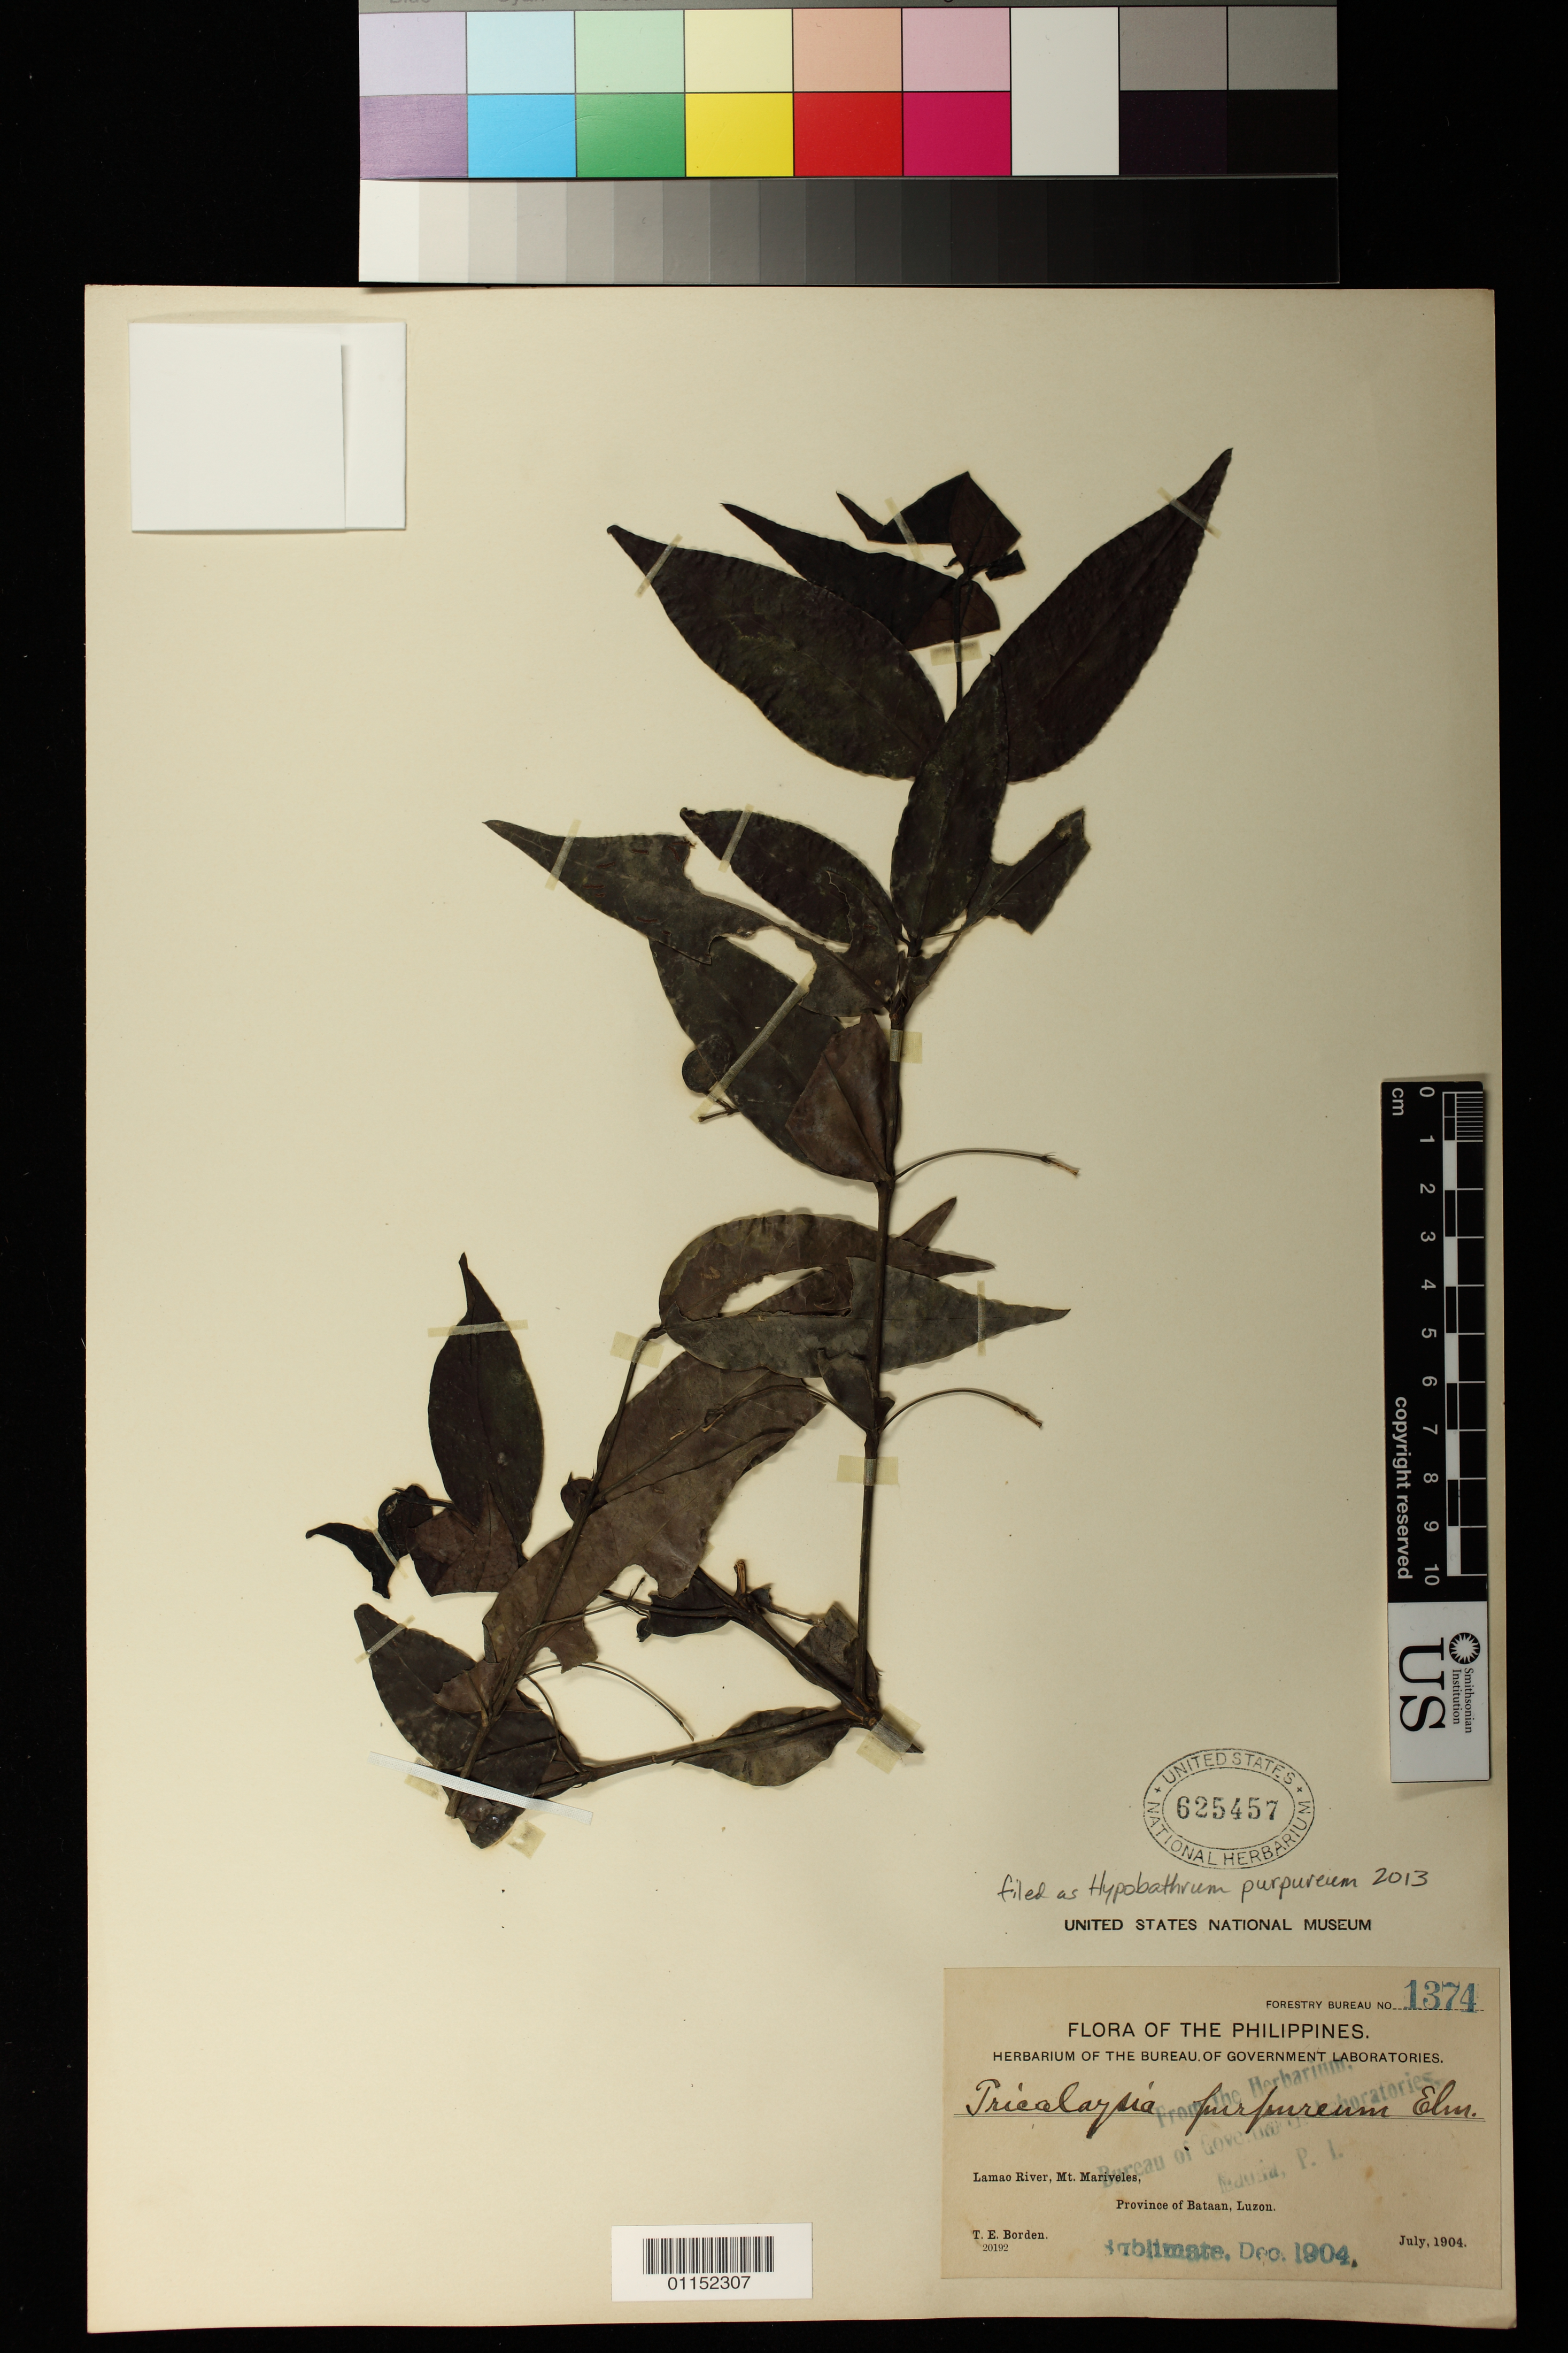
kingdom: Plantae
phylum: Tracheophyta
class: Magnoliopsida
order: Gentianales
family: Rubiaceae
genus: Hypobathrum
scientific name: Hypobathrum purpureum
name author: (Elmer) Merr.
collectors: T. E. Borden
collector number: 1374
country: Philippines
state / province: Central Luzon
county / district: Bataan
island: Luzon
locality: Lamao River Mr. Mariveles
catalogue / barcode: US 625457